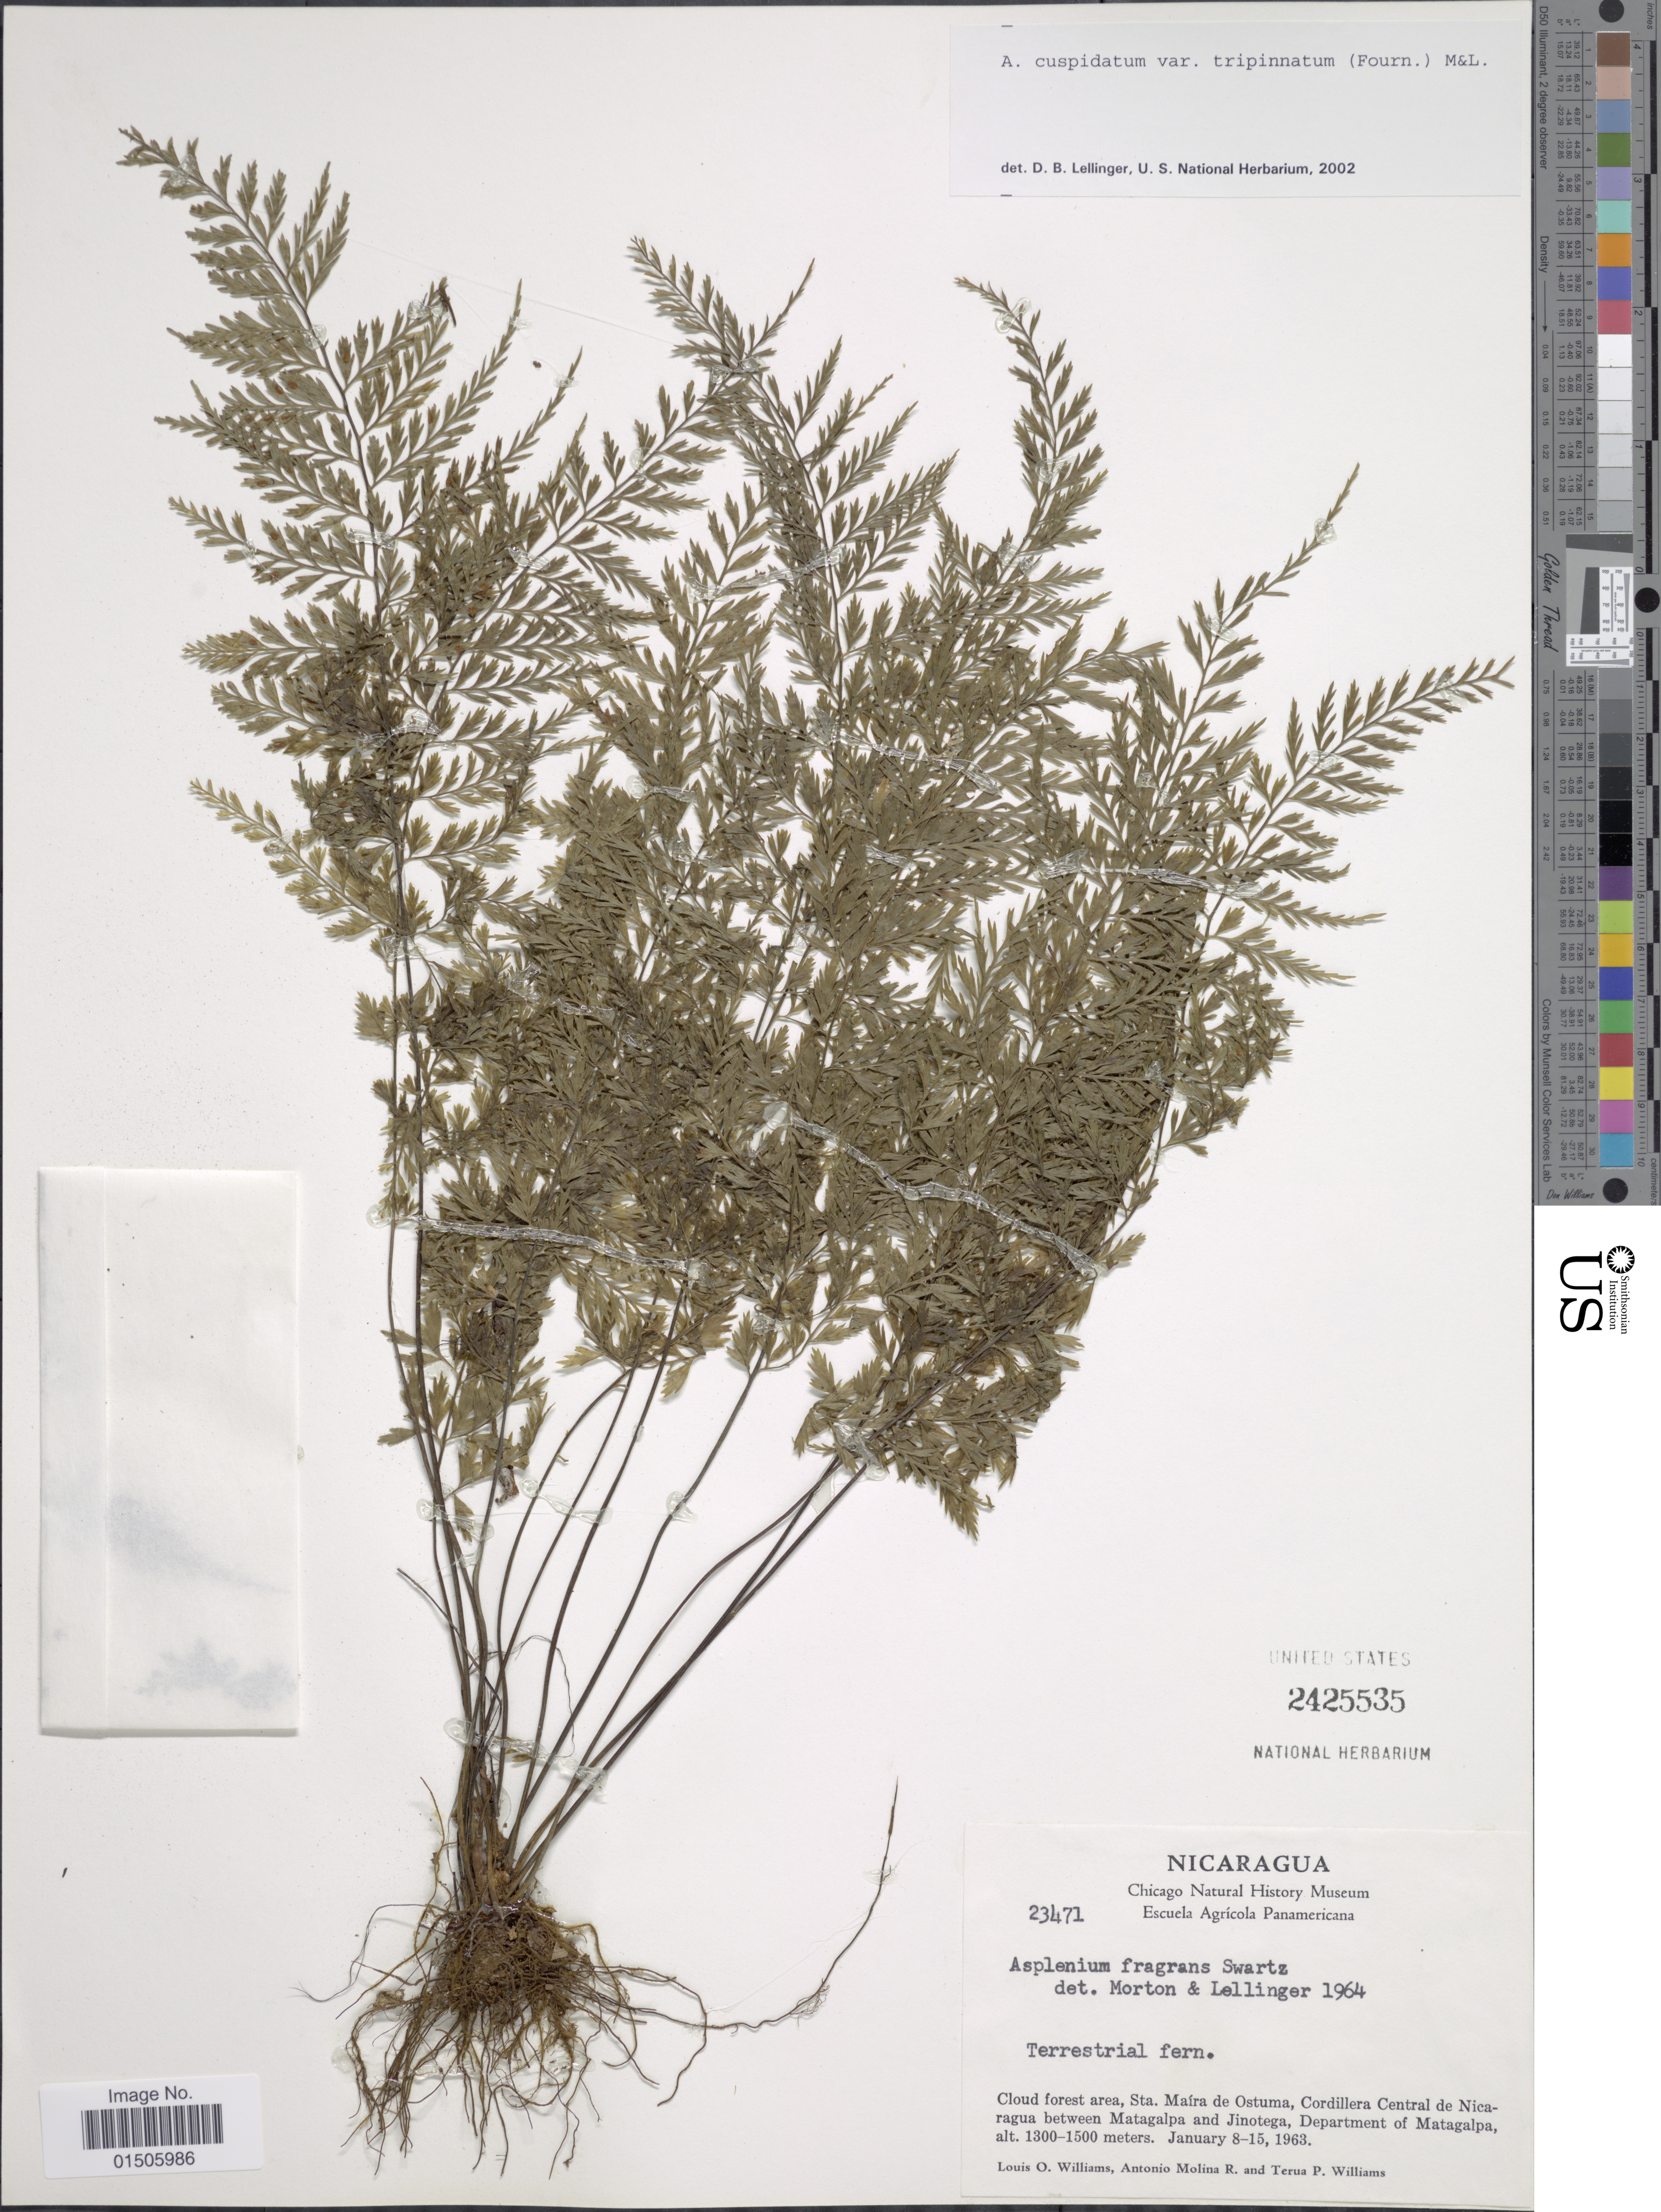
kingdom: Plantae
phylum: Tracheophyta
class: Polypodiopsida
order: Polypodiales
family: Aspleniaceae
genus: Asplenium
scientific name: Asplenium cuspidatum var. tripinnatum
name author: (E. Fourn.) C.V. Morton & Lellinger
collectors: L. O. Williams, A. Molina R. & T. P. Williams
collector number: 23471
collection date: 1963-01-08/1963-01-15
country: Nicaragua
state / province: Matagalpa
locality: Terrestrial fern, Cloud forest area, Sta. Maira de Ostuma, Cordillera Central de Nicaragua between Matagalpa and Jinotega. Department of Matagalpa.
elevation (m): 1300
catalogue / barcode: US 2425535